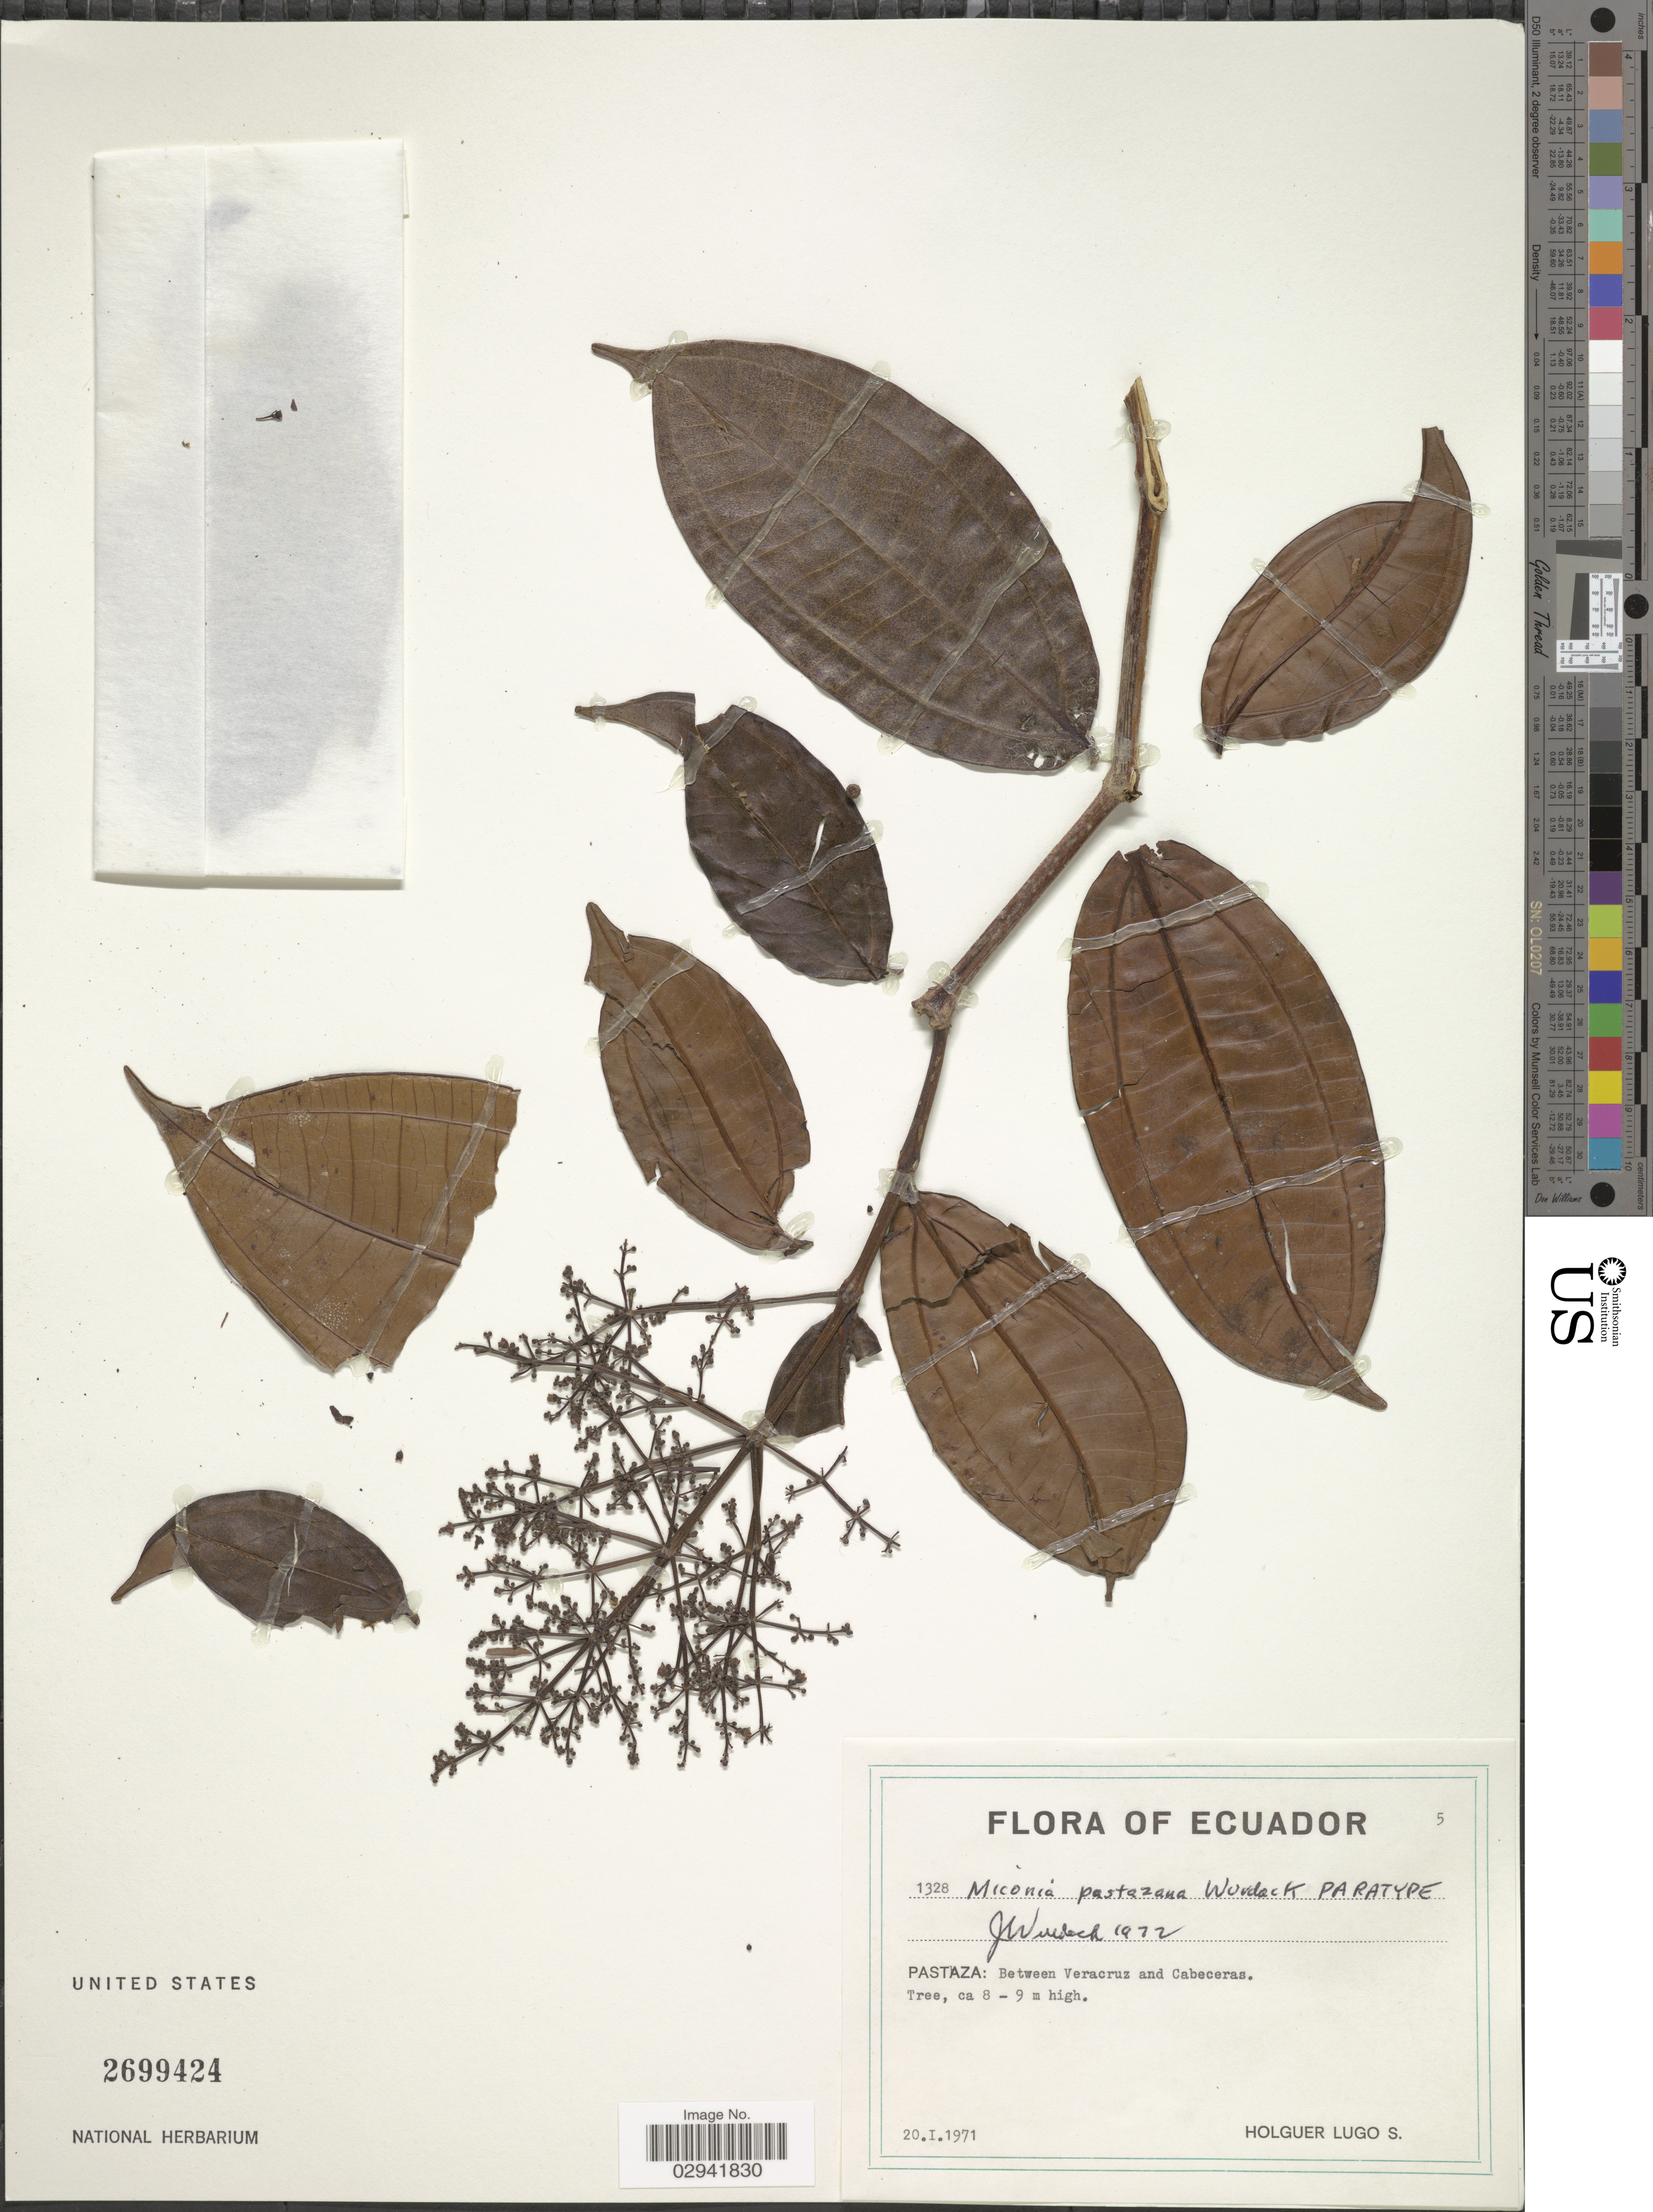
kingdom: Plantae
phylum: Tracheophyta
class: Magnoliopsida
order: Myrtales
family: Melastomataceae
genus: Miconia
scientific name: Miconia pastazana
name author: Wurdack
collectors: H. Lugo S.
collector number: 1328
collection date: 1971-01-20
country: Ecuador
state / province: Pastaza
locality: Between Veracruz and Cabeceras.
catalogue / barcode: US 2699424